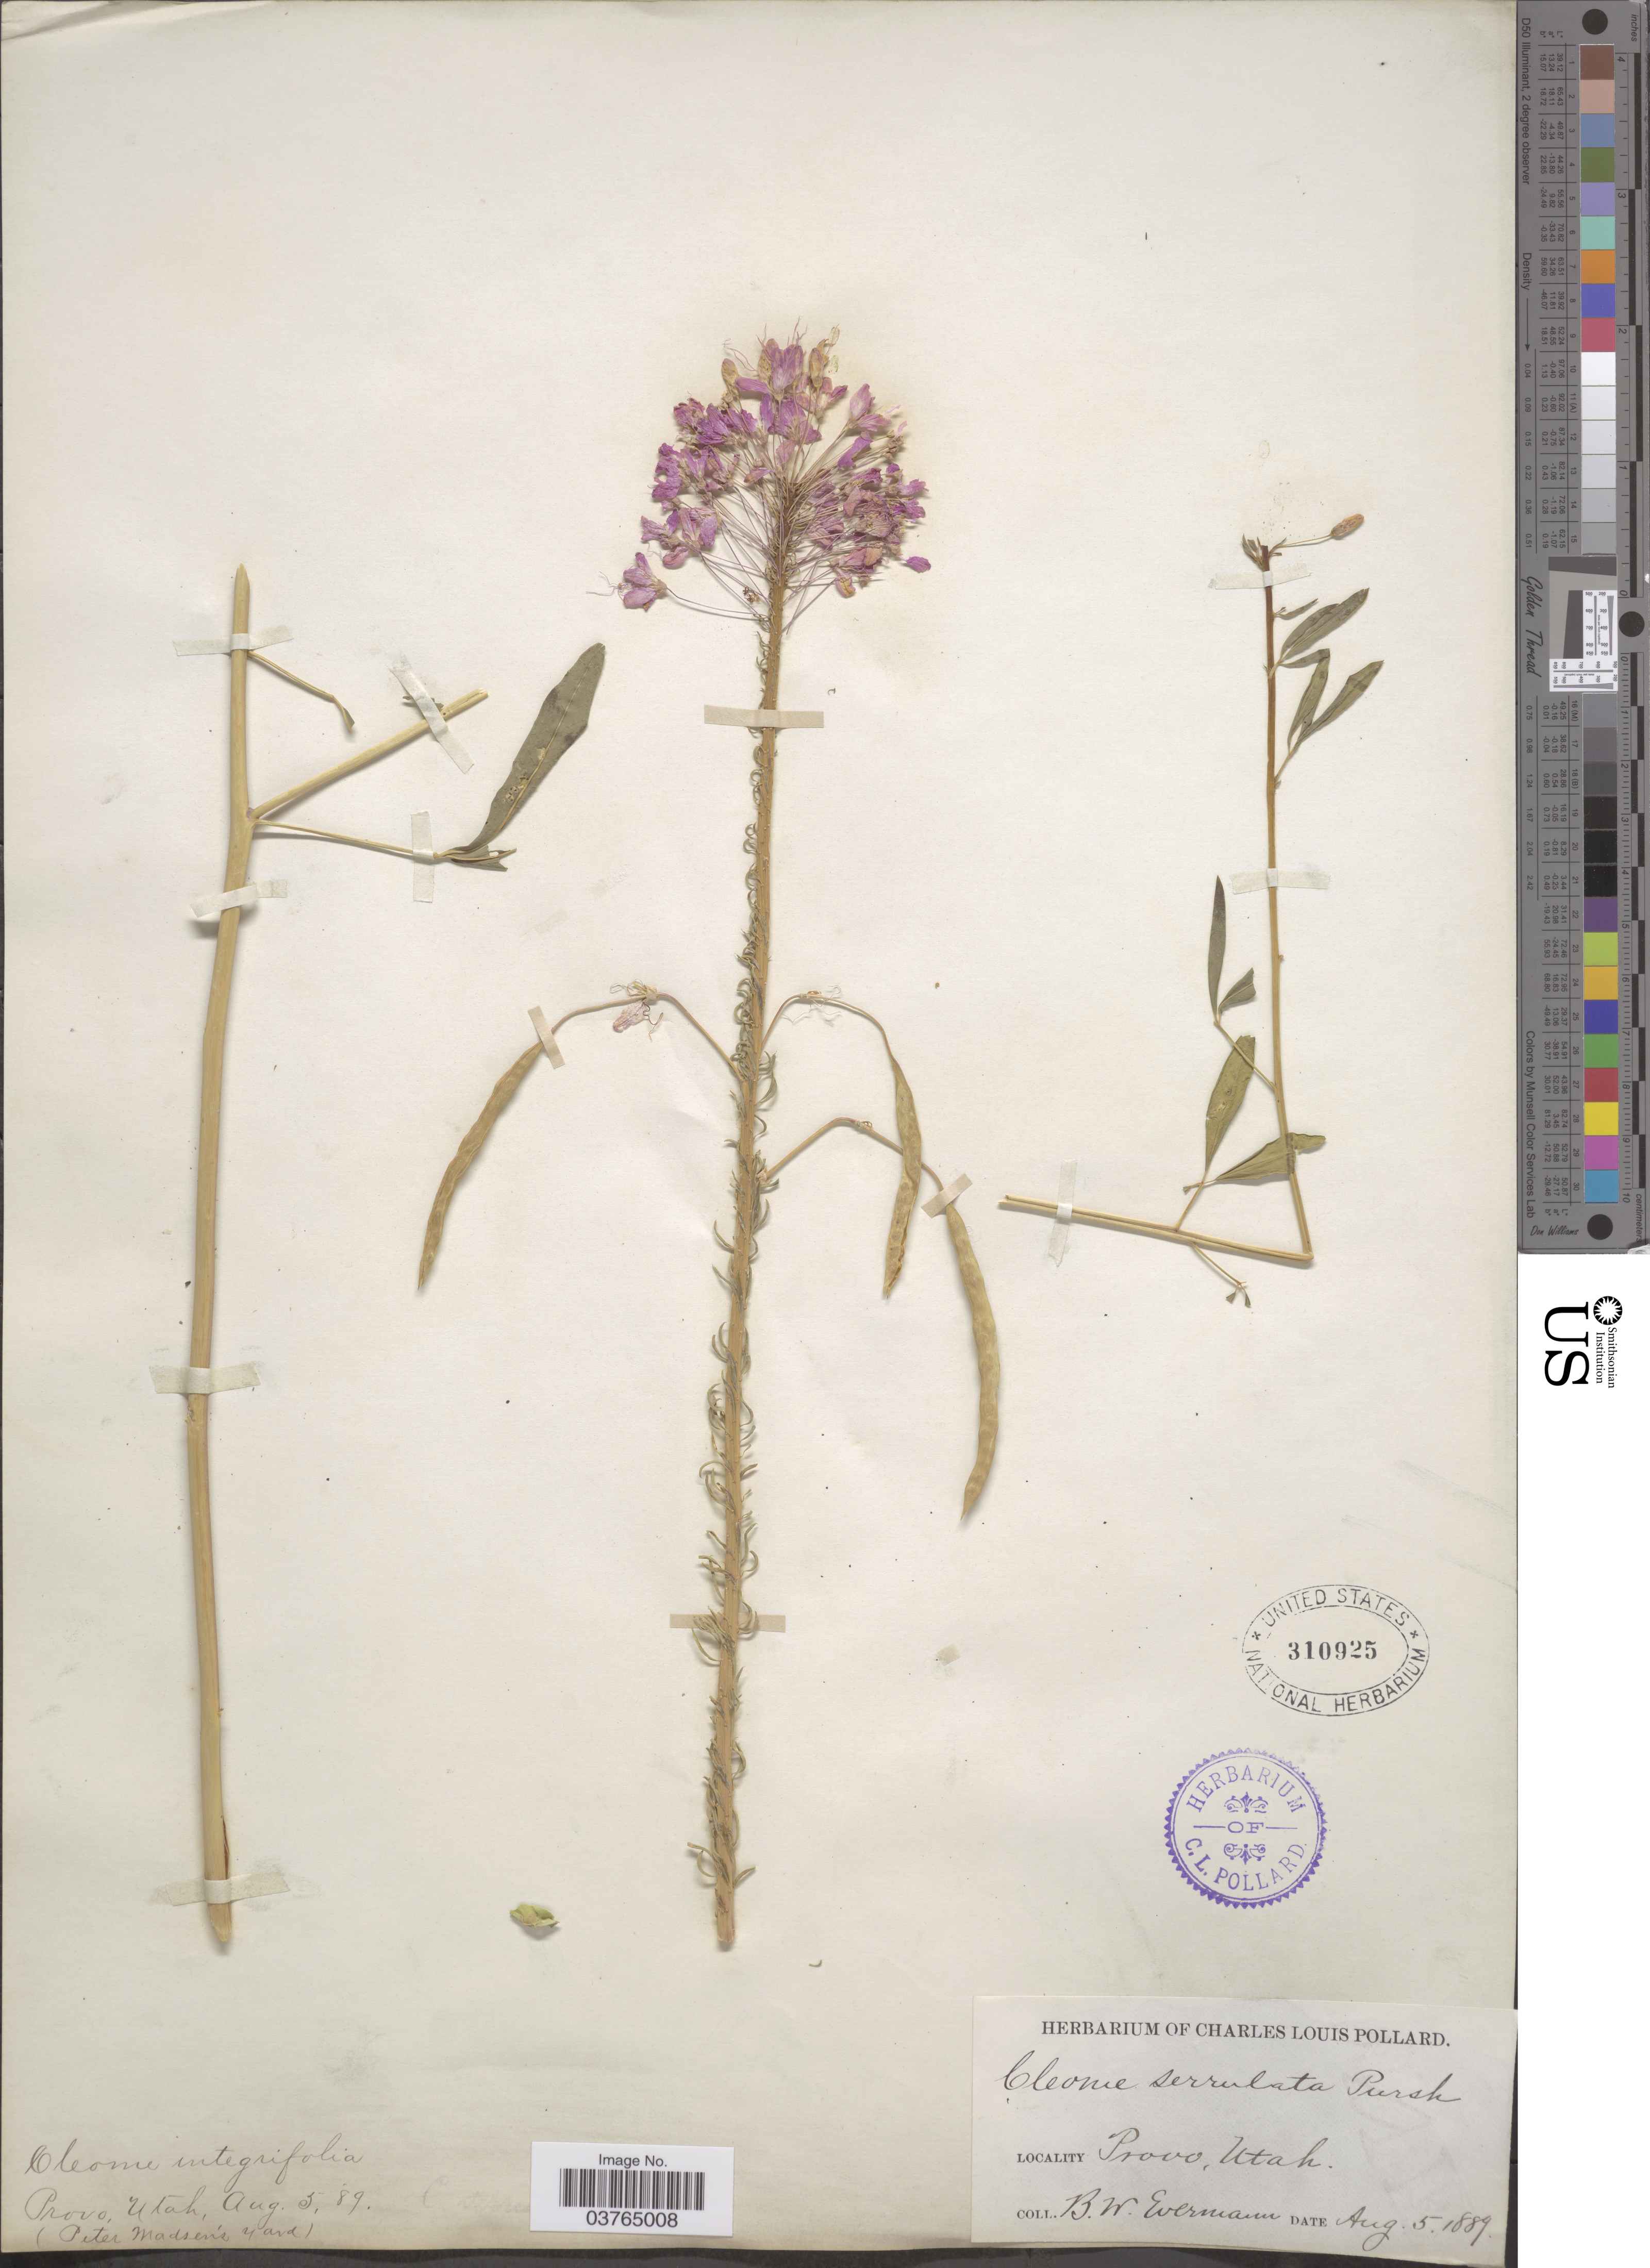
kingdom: Plantae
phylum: Tracheophyta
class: Magnoliopsida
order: Brassicales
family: Cleomaceae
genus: Cleomella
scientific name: Cleomella serrulata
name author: (Pursh) Roalson & J.C. Hall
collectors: B. W. Evermann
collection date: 1889-08-05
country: United States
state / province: Utah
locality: Provo. (Peter Madsen's Yard).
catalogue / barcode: US 310925